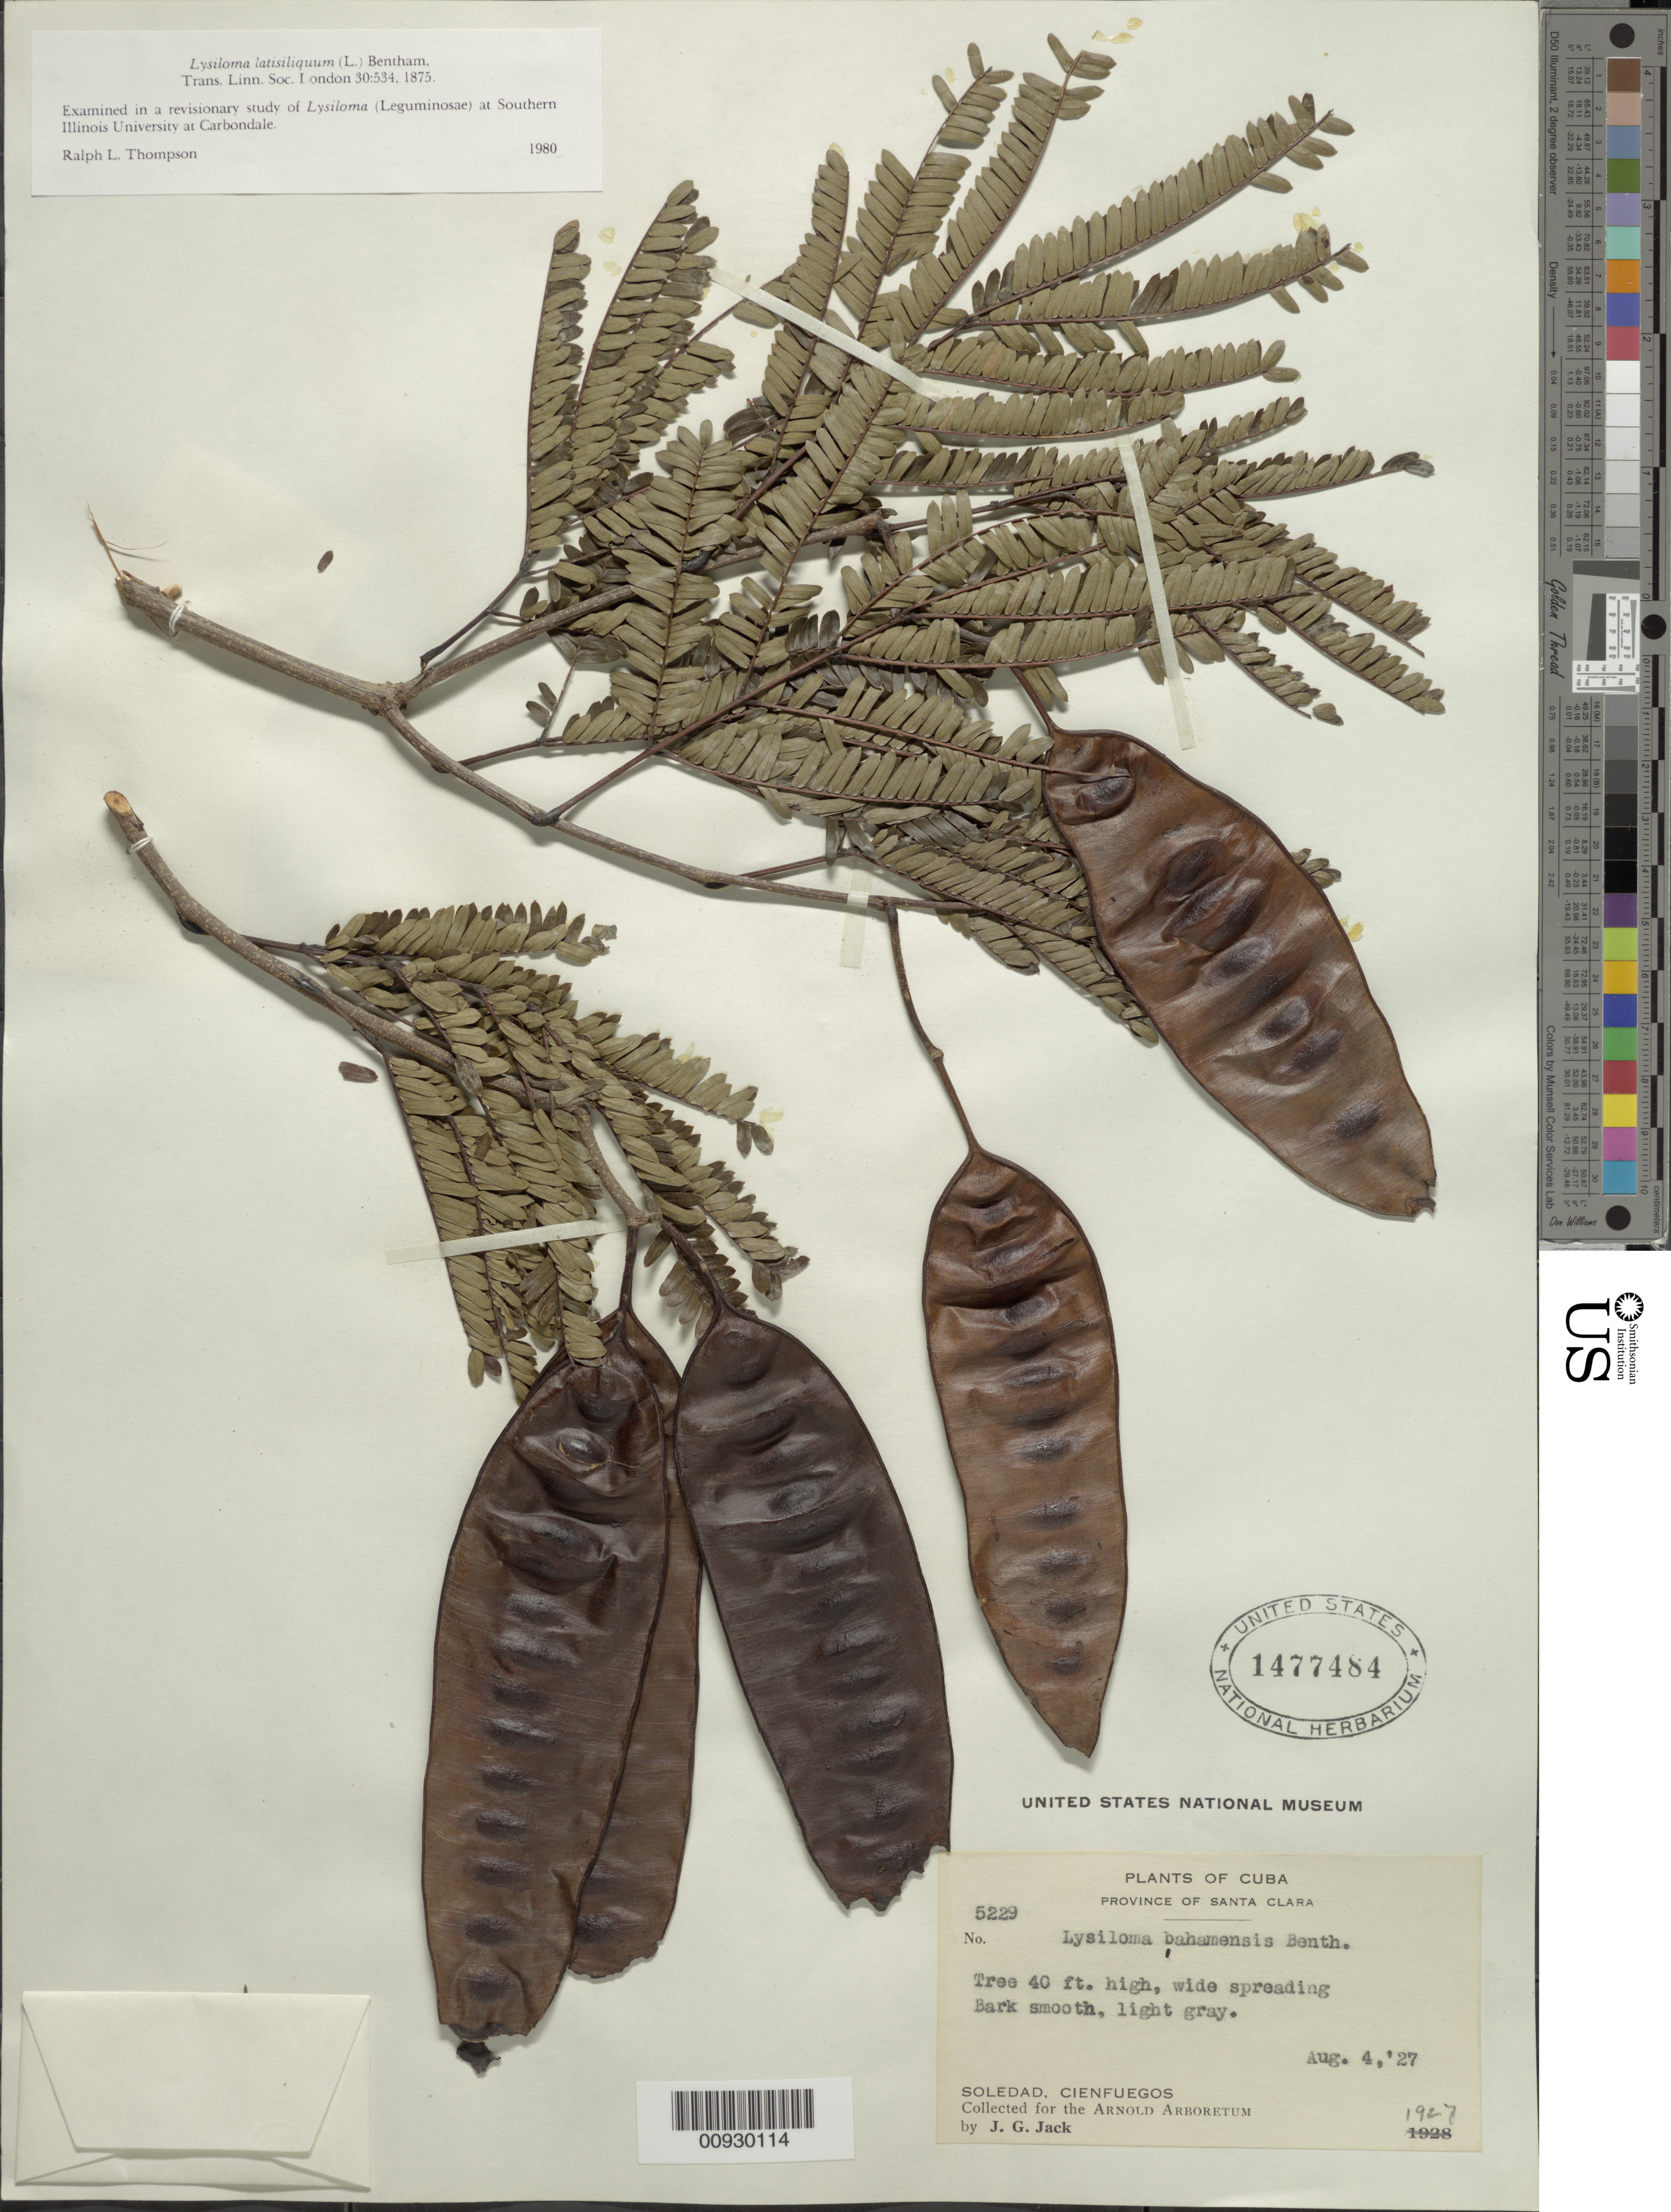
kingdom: Plantae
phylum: Tracheophyta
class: Magnoliopsida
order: Fabales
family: Fabaceae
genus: Lysiloma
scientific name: Lysiloma latisiliquum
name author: (L.) Benth.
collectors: J. G. Jack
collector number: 5229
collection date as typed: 04 Aug 1927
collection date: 1927-08-04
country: Cuba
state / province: Cienfuegos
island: Cuba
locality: Cienfuegos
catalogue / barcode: US 1477484